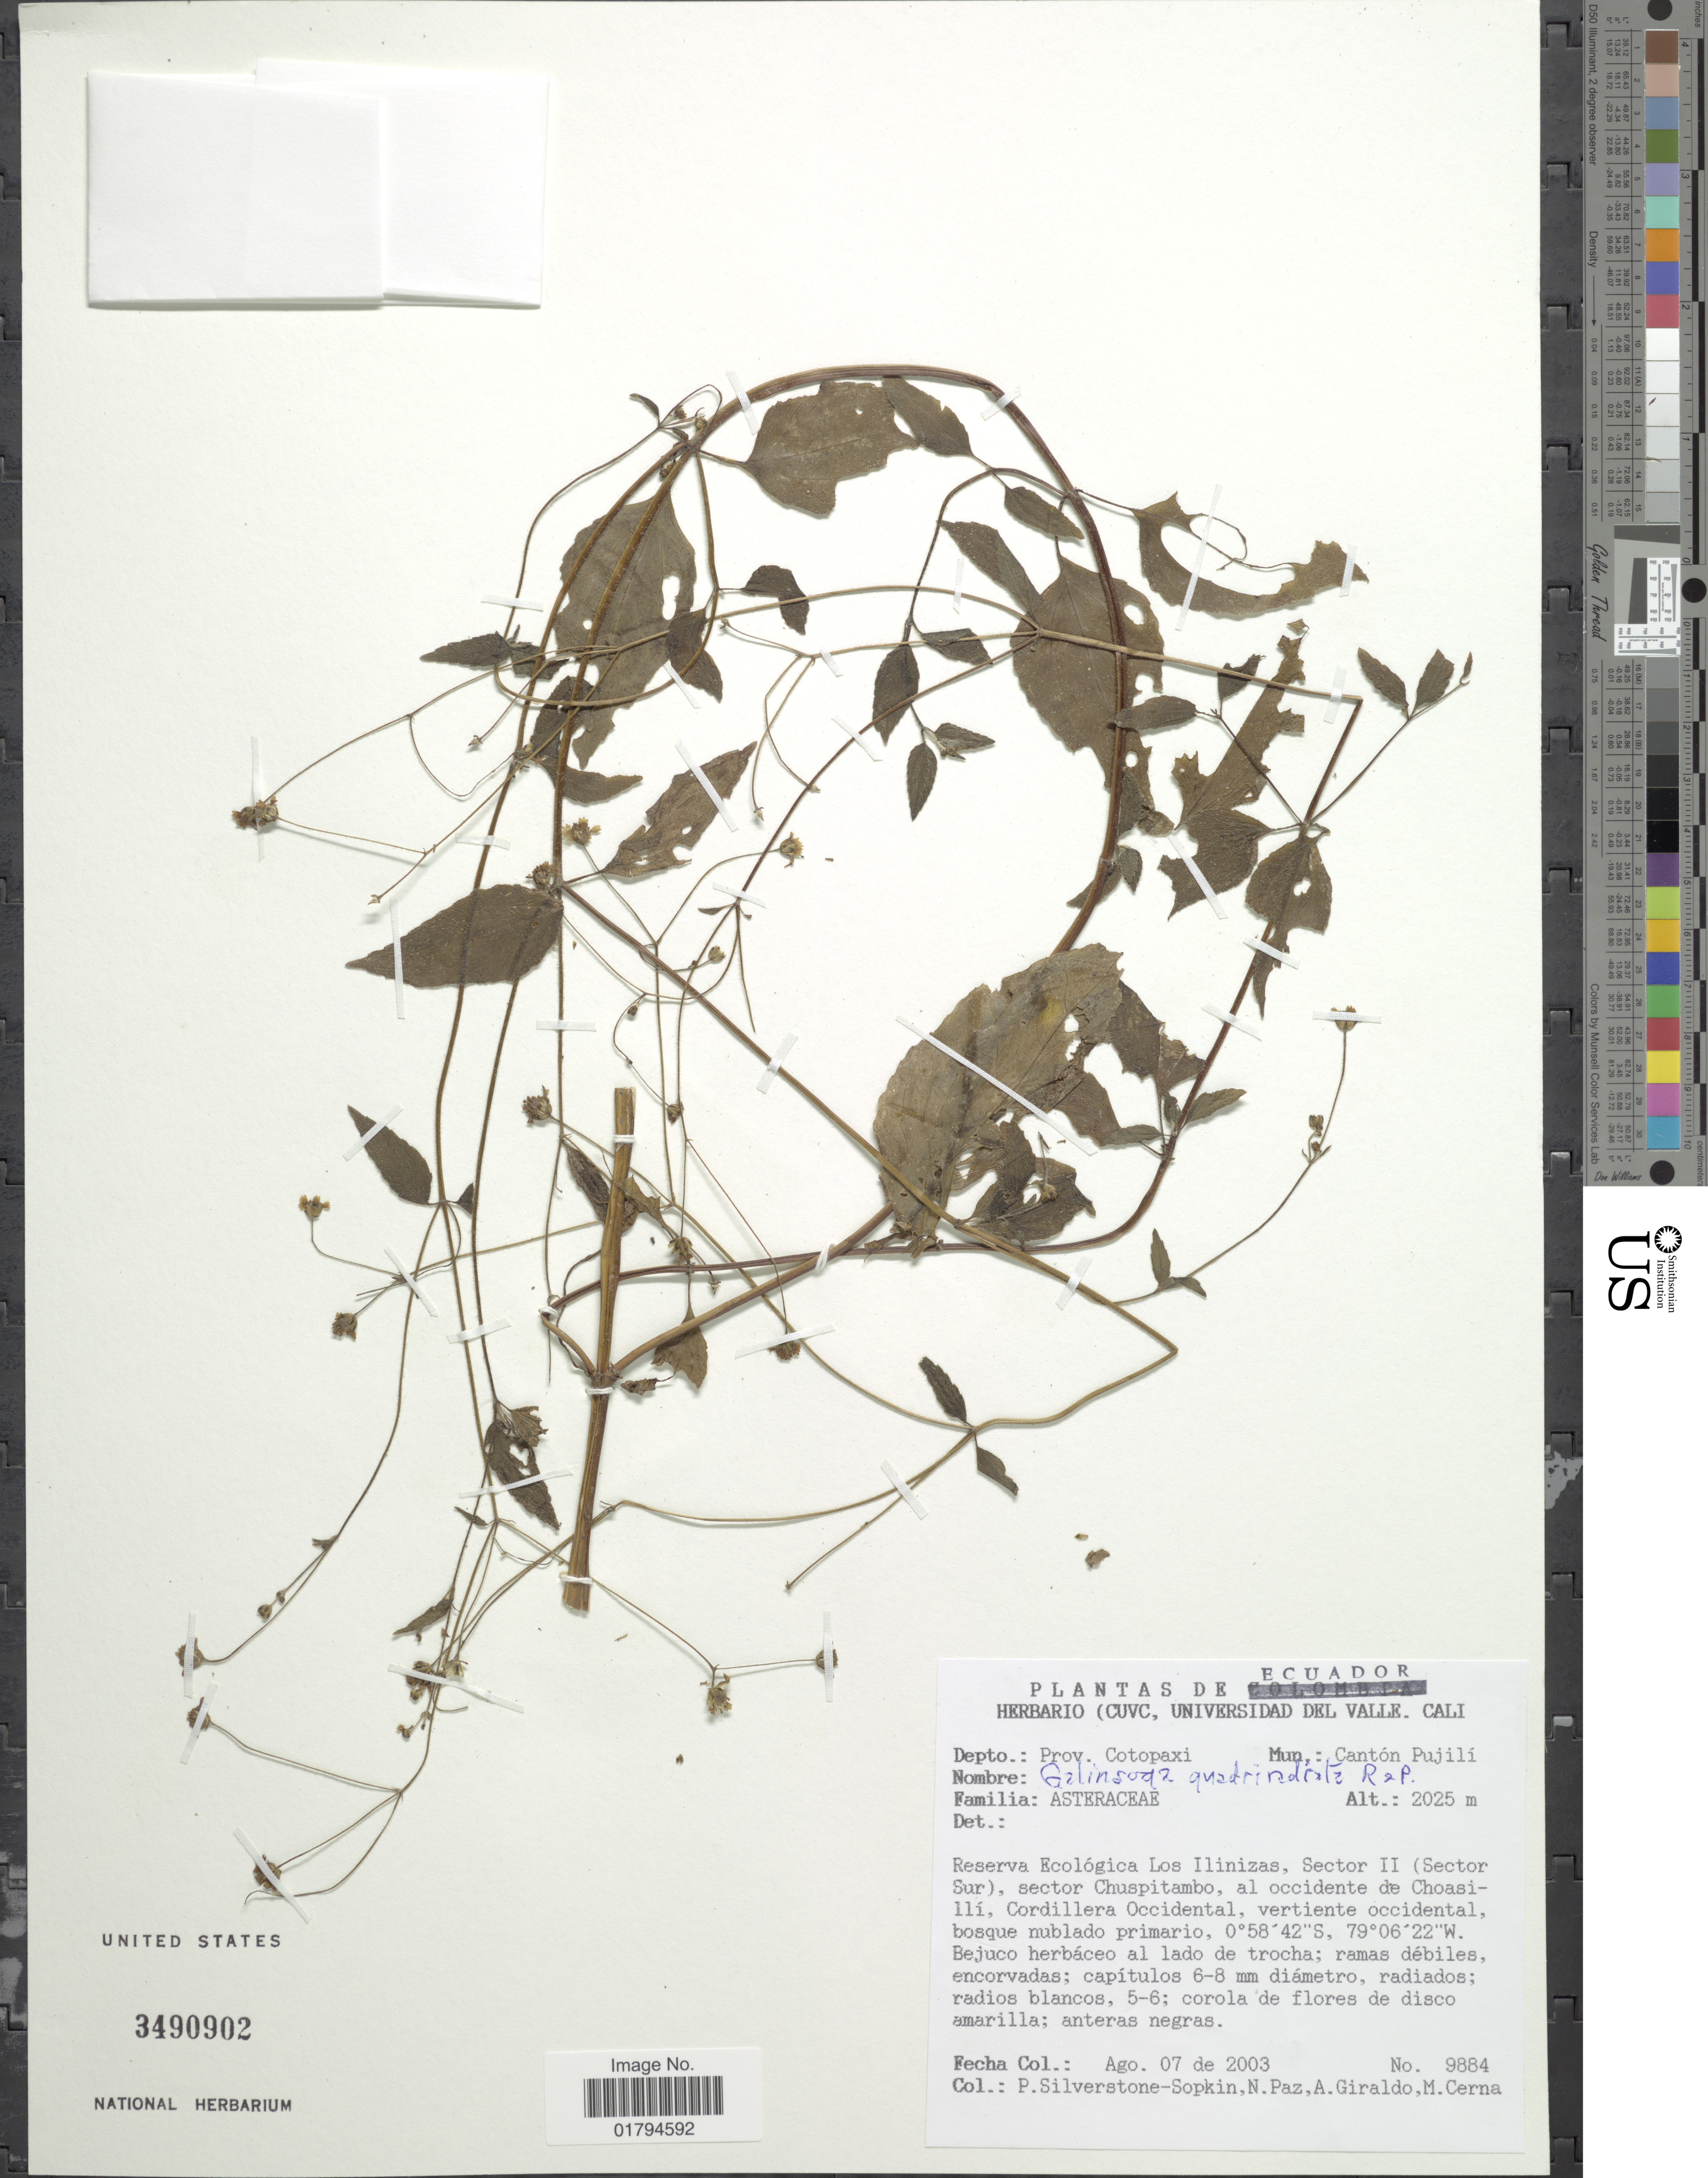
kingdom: Plantae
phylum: Tracheophyta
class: Magnoliopsida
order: Asterales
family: Asteraceae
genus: Galinsoga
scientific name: Galinsoga quadriradiata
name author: Ruiz & Pav.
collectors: P. A. Silverstone-Sopkin, N. Paz, A. Giraldo & M. Cerna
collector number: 9884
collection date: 2003-08-07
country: Ecuador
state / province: Cotopaxi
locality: Mun. Canton Pujili. Reserva Ecologica Los Ilinizas, Sector II (Sector Sur), sector Chuspitambo , al occidente de Choasilli, Cordillra Occidental, vertiente occidental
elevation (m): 2025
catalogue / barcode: US 3490902